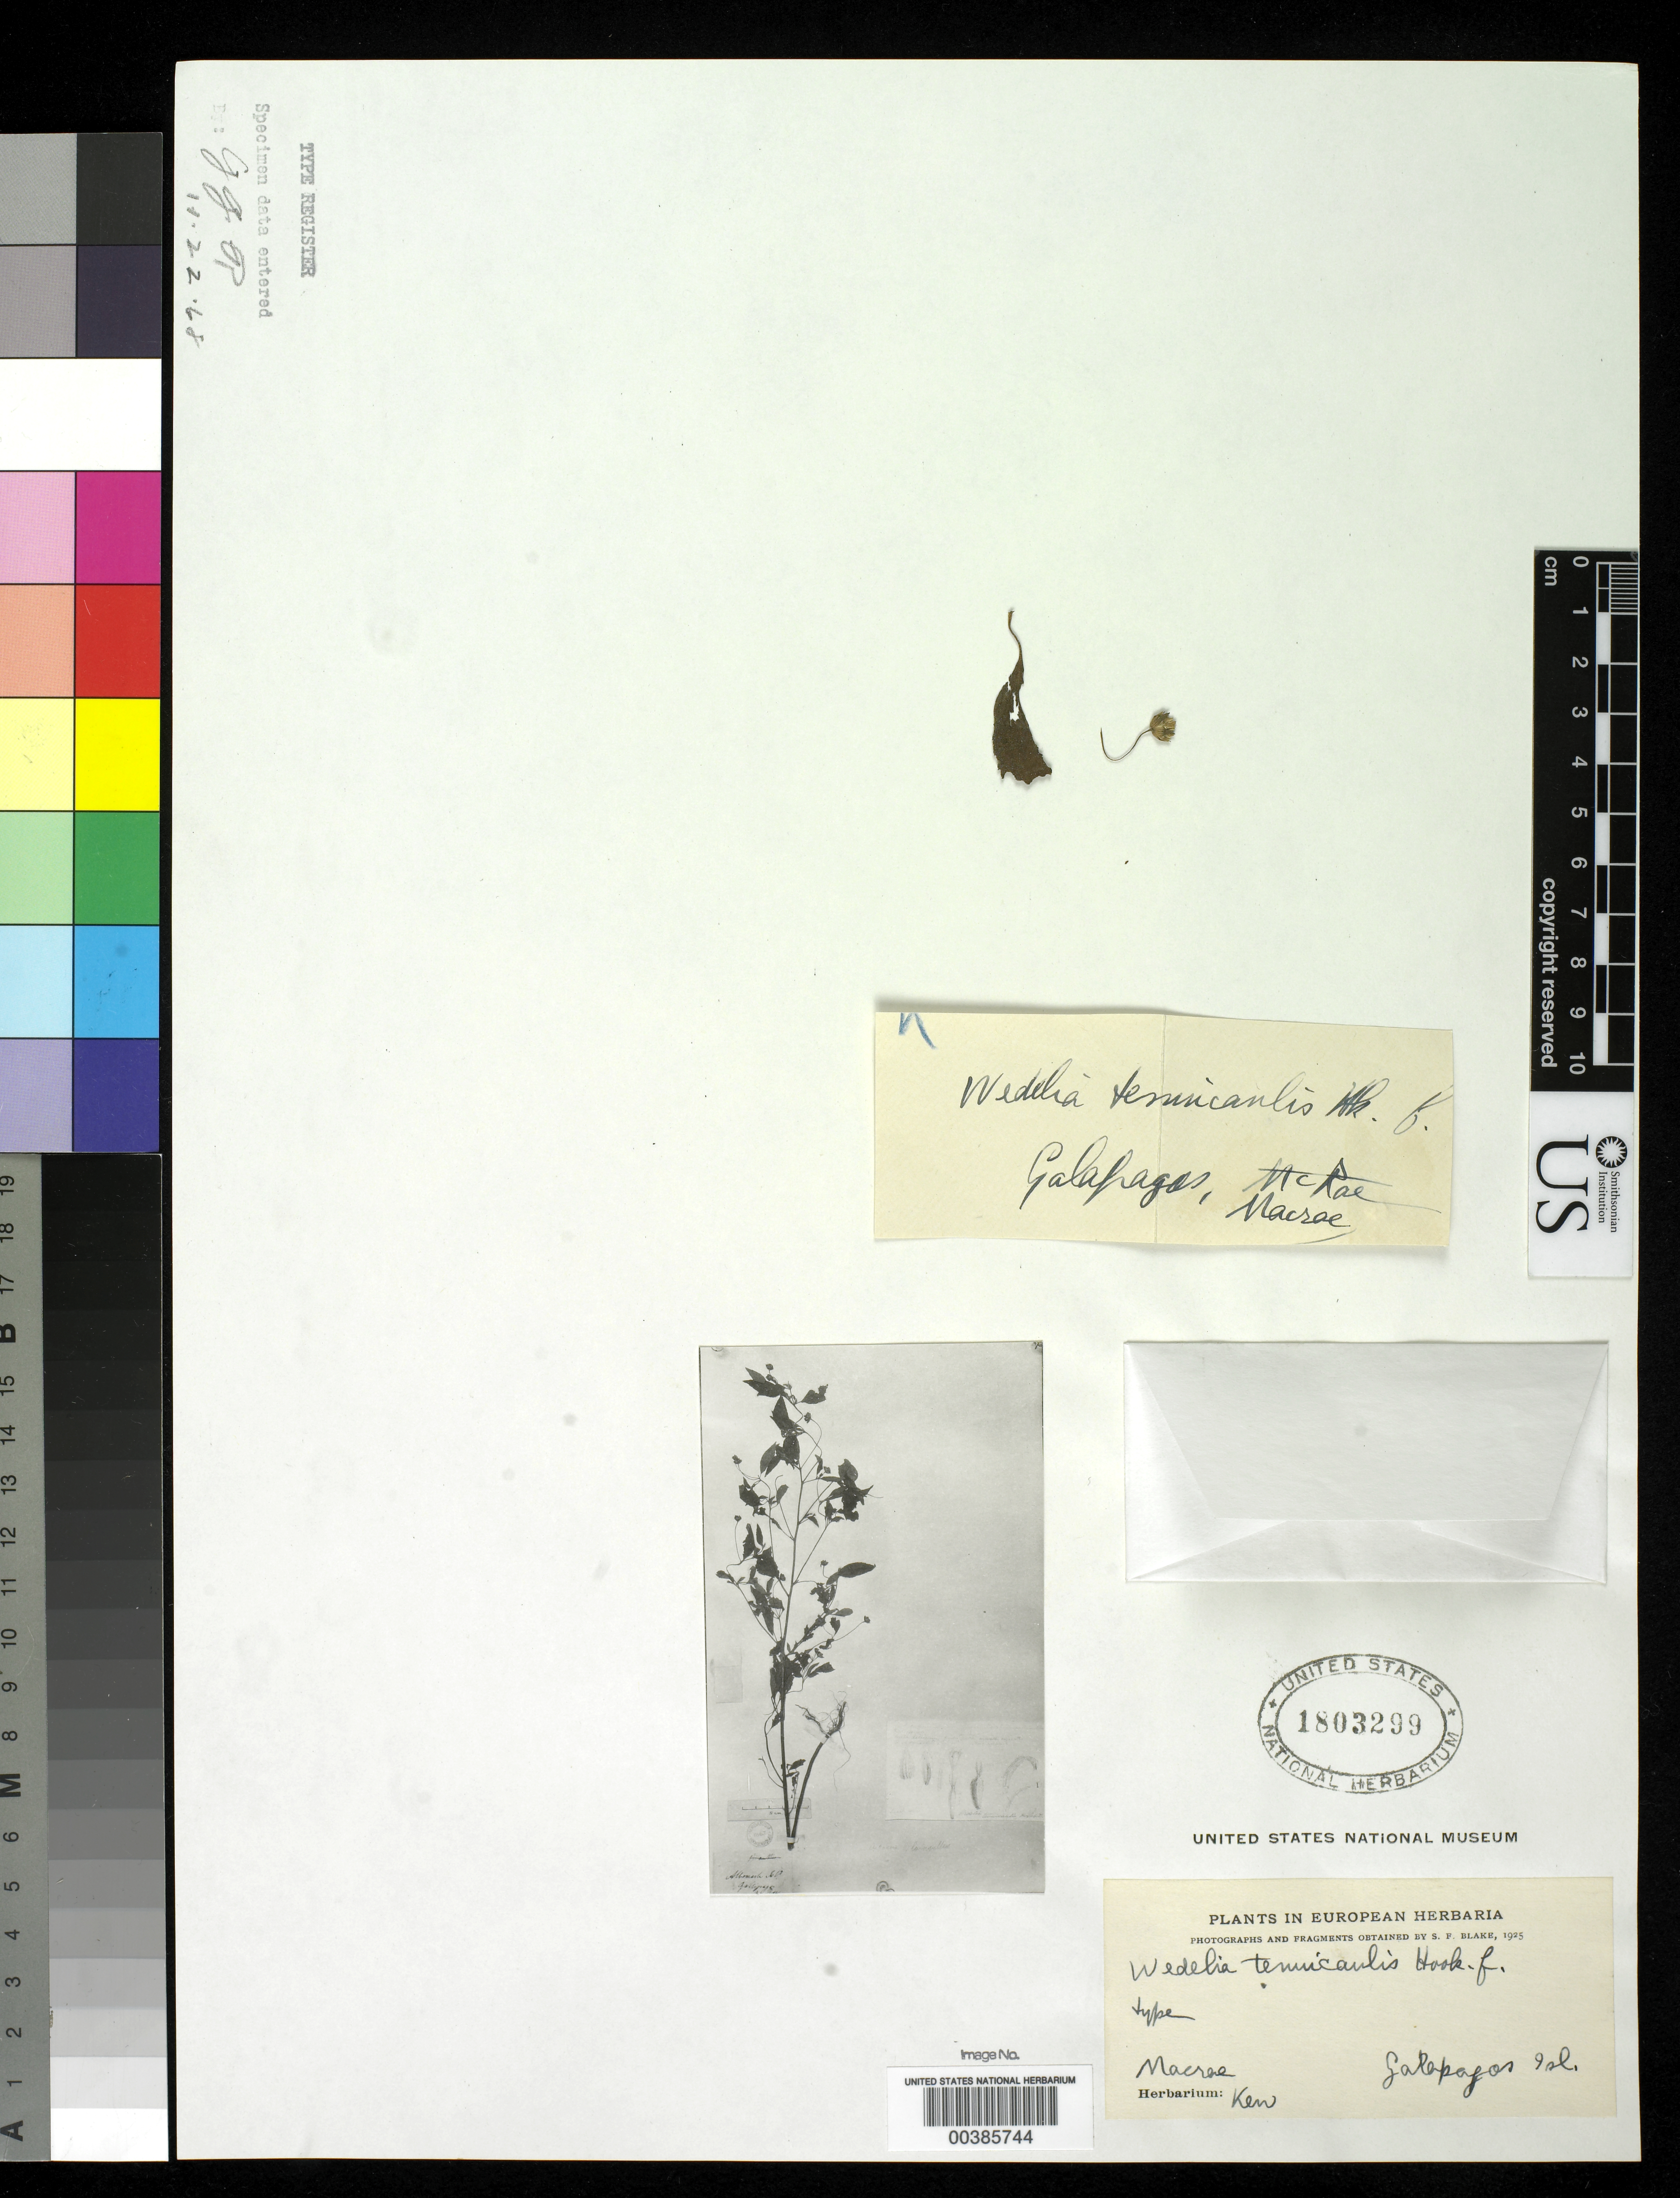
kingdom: Plantae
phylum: Tracheophyta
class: Magnoliopsida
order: Asterales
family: Asteraceae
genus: Wedelia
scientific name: Wedelia tenuicaulis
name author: Hook. f.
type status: Type Fragment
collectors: J. Macrae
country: Ecuador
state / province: Colón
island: Galápagos Is.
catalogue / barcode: US 1803299